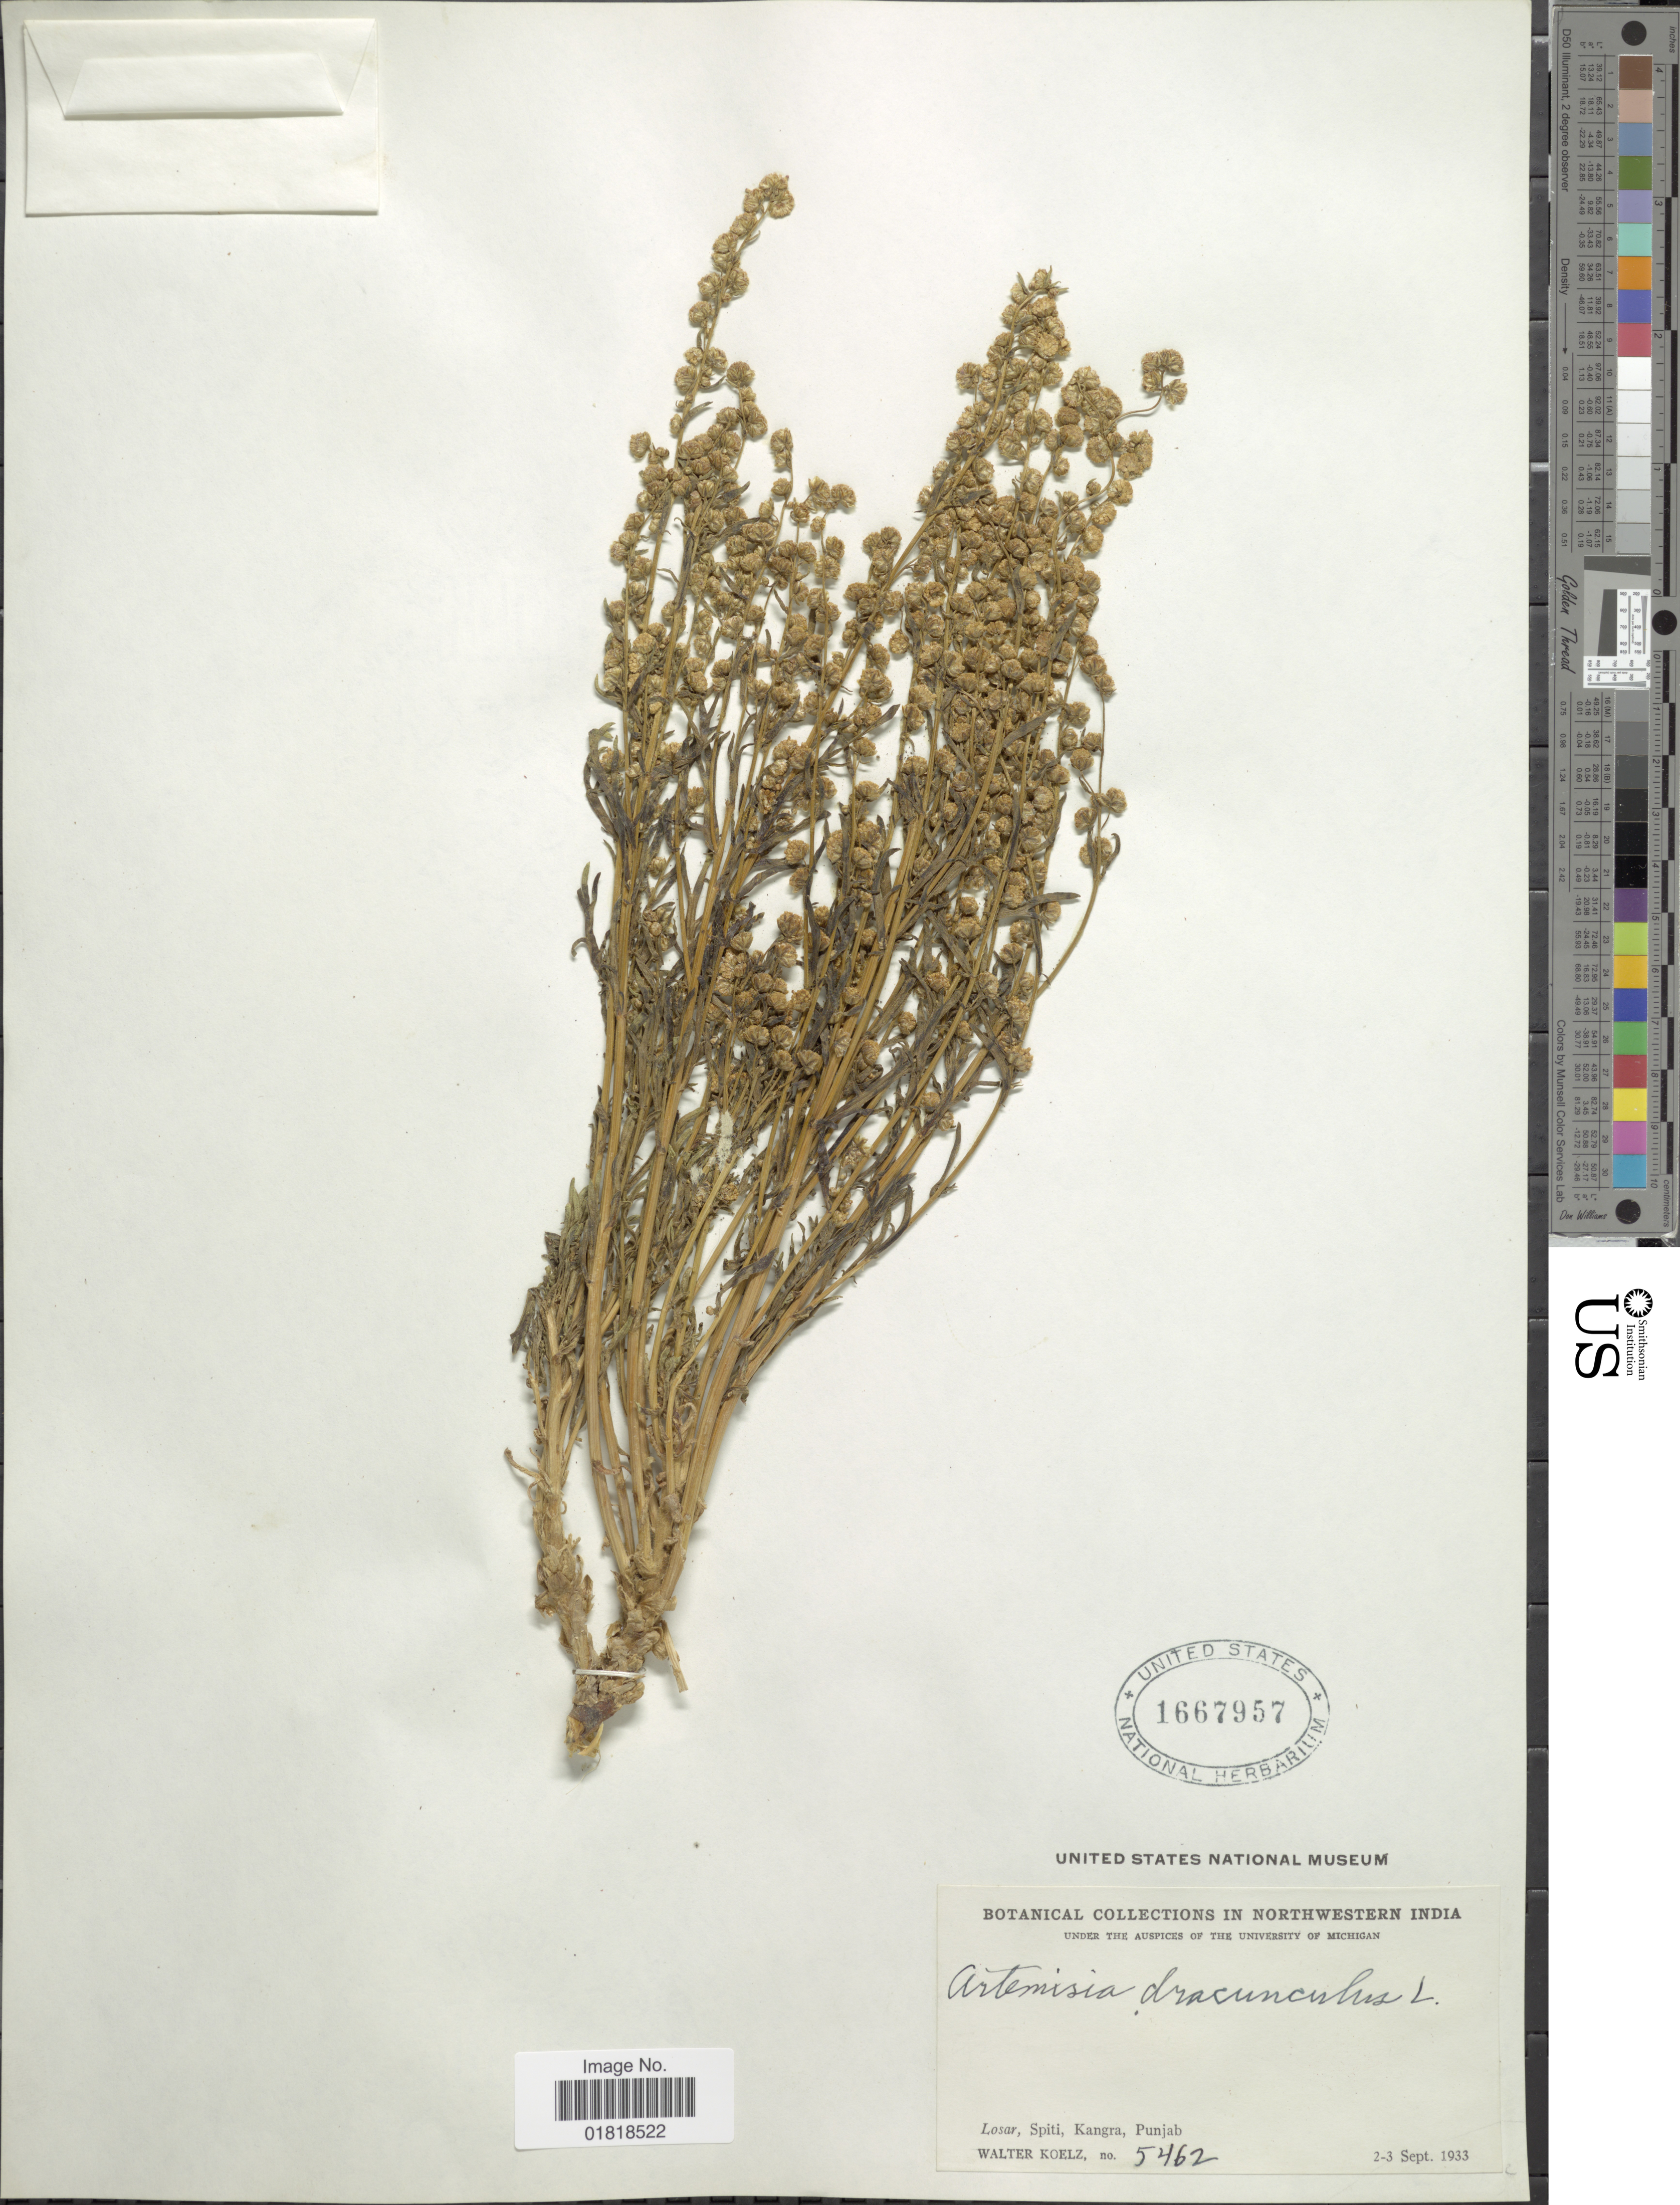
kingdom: Plantae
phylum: Tracheophyta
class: Magnoliopsida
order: Asterales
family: Asteraceae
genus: Artemisia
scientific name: Artemisia dracunculus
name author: L.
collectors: W. N. Koelz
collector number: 5462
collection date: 1933-09-02/1933-09-03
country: India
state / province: Himachal Pradesh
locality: Northwestern India, Losar, Spiti, Kangra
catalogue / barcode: US 1667957